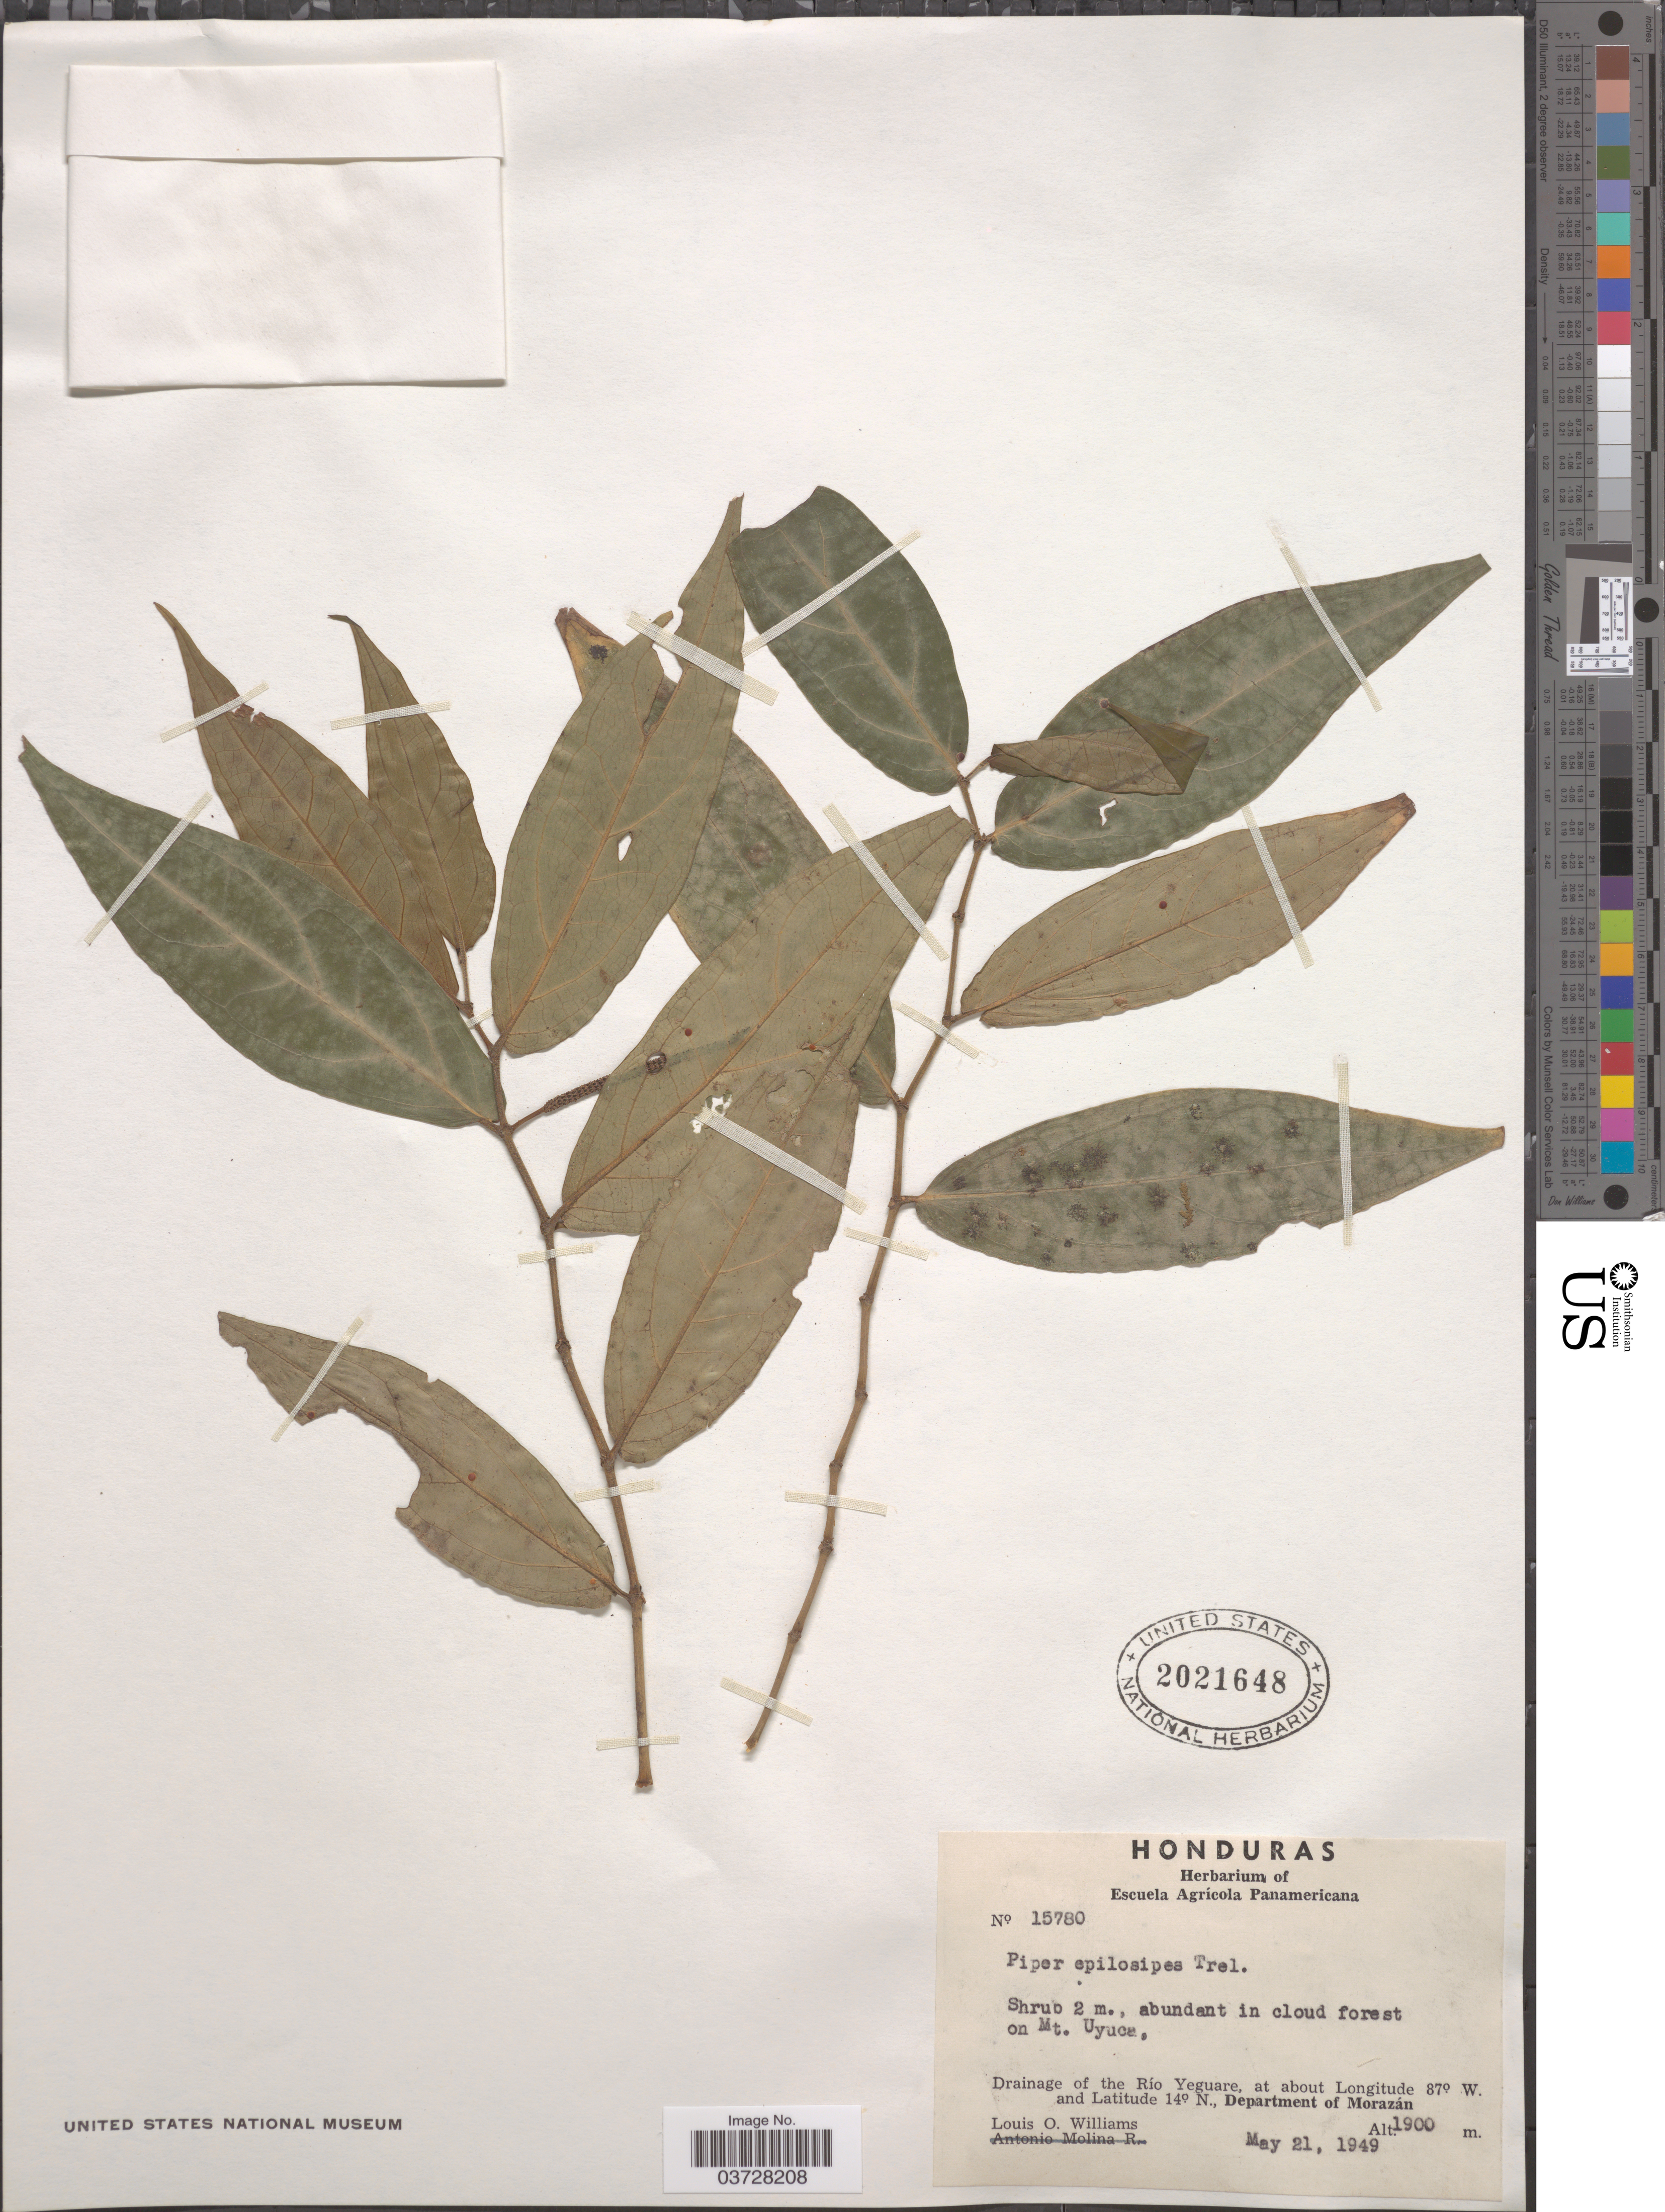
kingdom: Plantae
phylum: Tracheophyta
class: Magnoliopsida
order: Piperales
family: Piperaceae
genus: Piper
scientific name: Piper epilosipes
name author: Trel.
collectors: L. O. Williams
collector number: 15780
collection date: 1949-05-21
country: Honduras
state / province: Fco. Morazán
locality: Drainage of the Río Yeguare, Department of Morazán.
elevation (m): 1900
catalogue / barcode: US 2021648